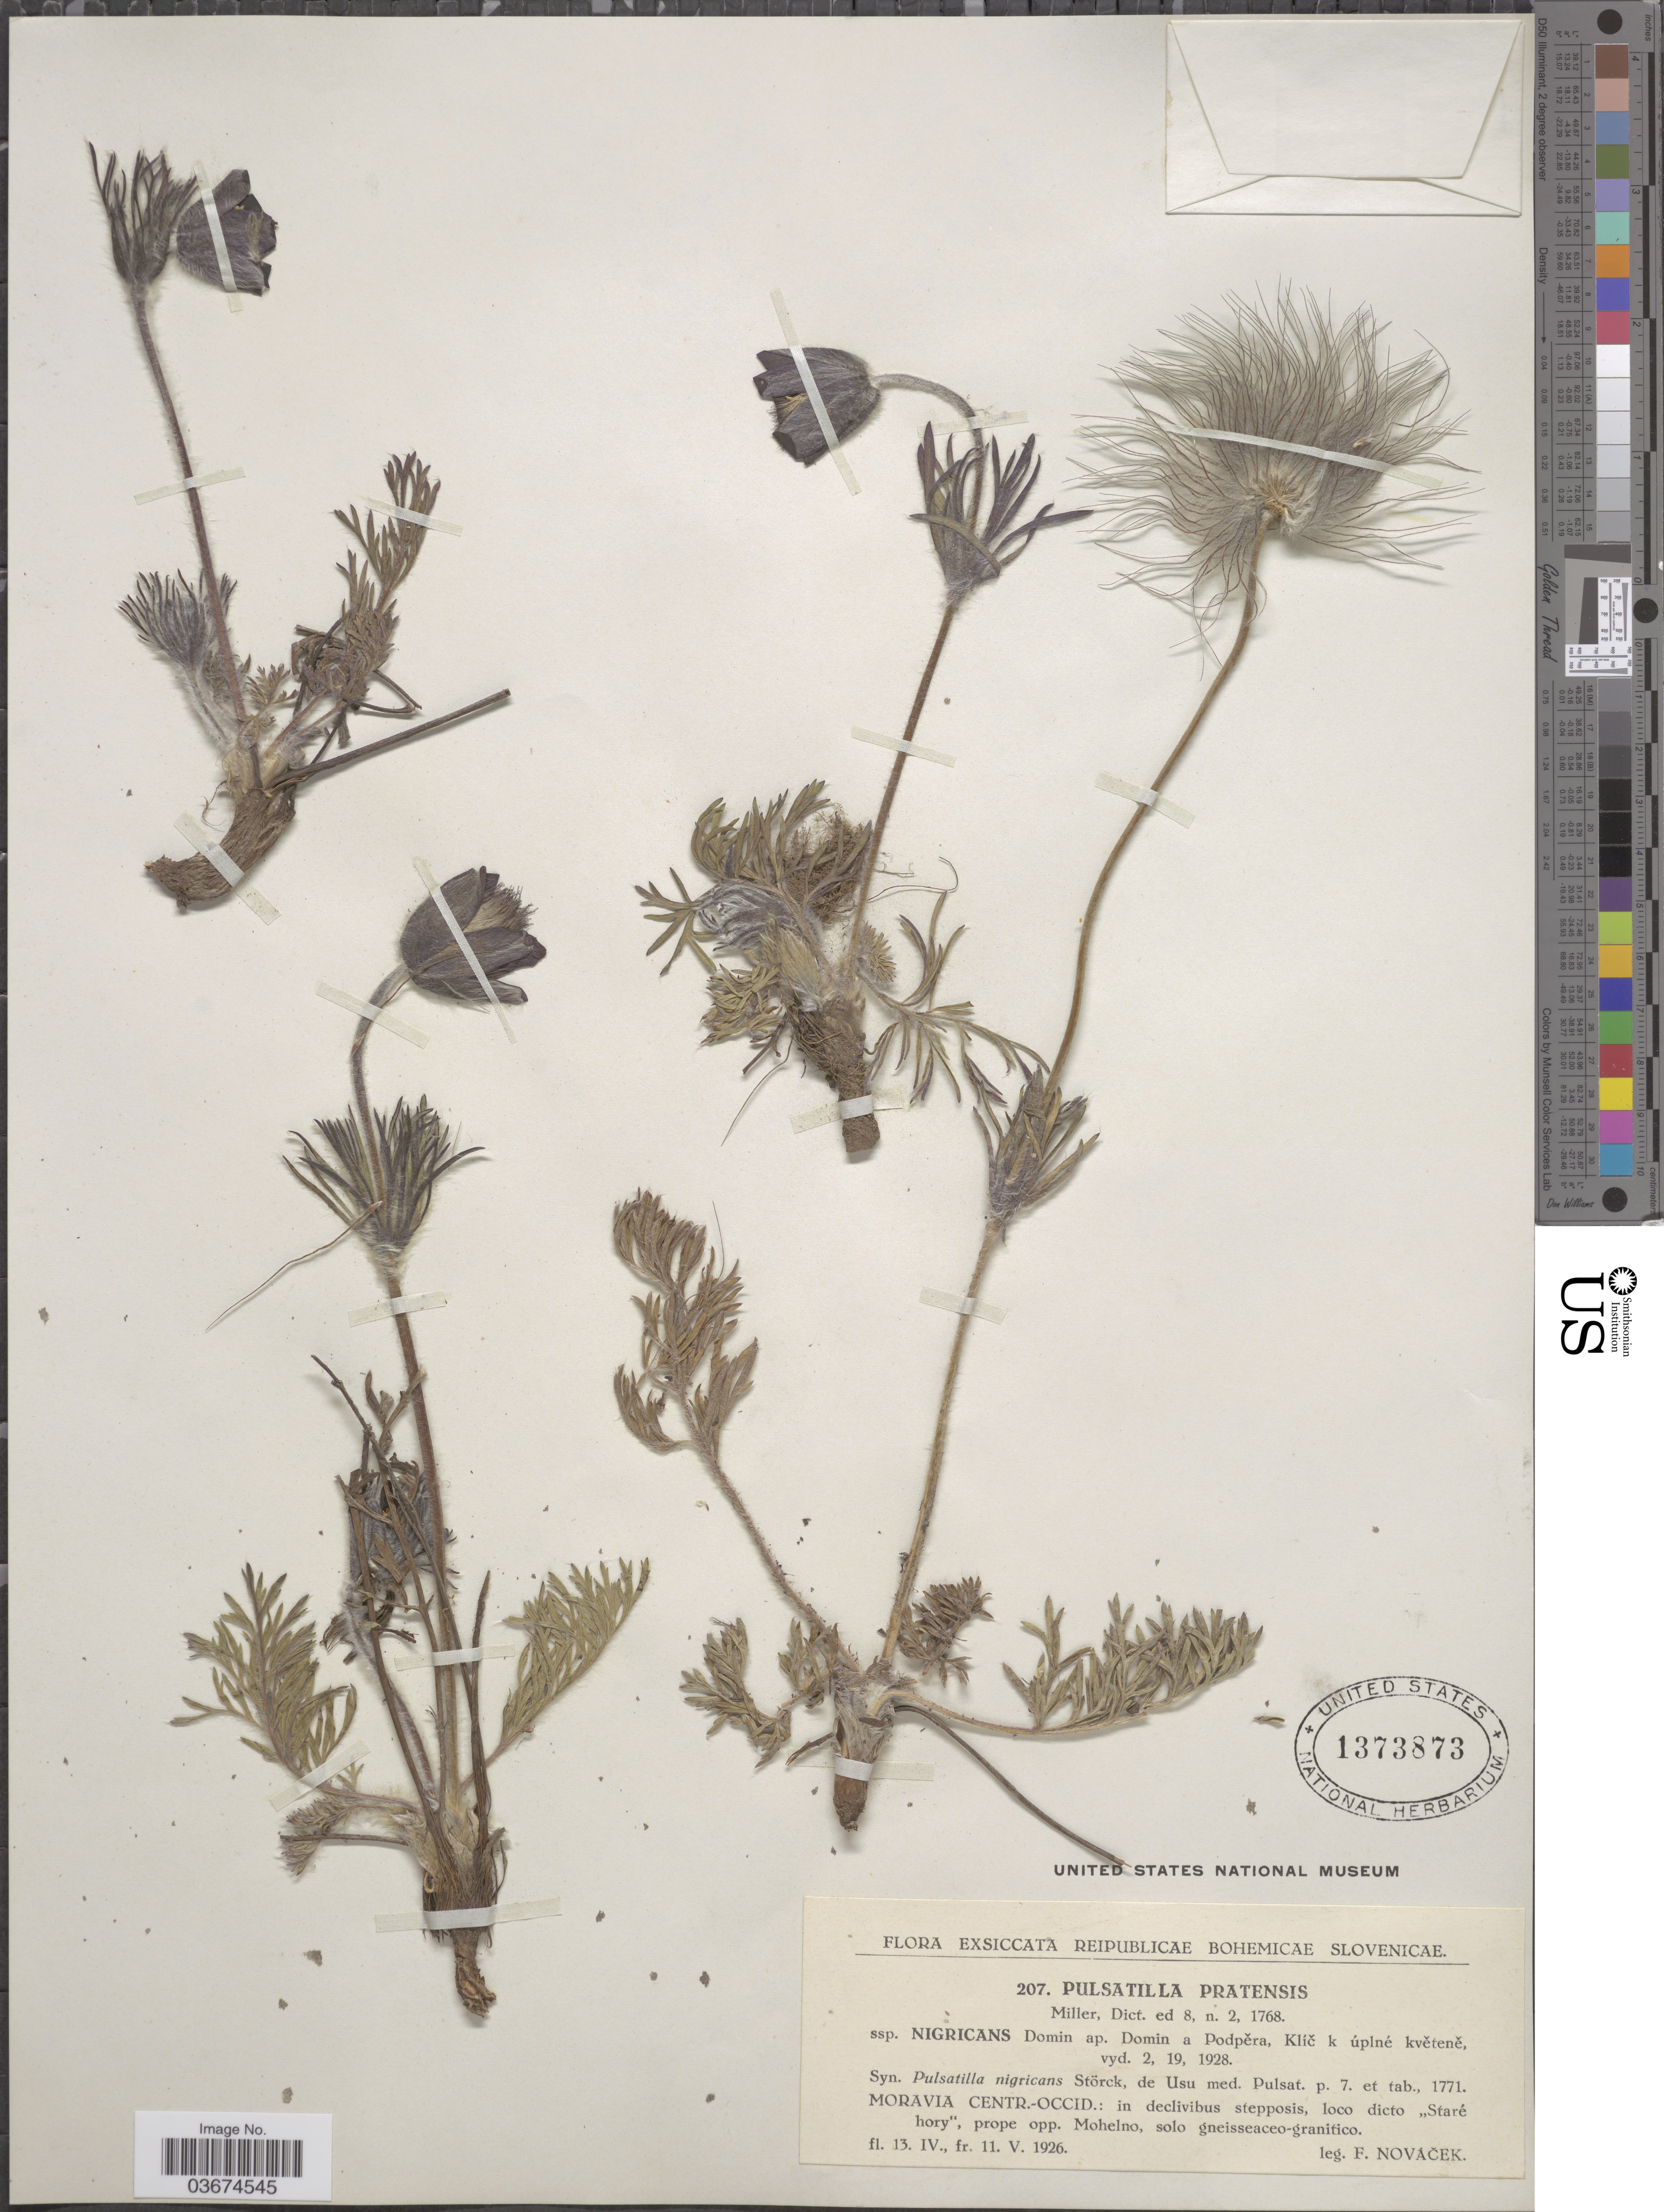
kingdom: Plantae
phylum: Tracheophyta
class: Magnoliopsida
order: Ranunculales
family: Ranunculaceae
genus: Pulsatilla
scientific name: Pulsatilla pratensis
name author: (L.) Mill.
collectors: F. Novacek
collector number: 207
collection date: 1926-04-13/1926-05-11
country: Czechia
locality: Reipublicae Bohemicae Slovenicae. Moravia Centr.-Occid.: In declivibus stepposis, loco dicto "Staré hory", prope opp. Mohelno.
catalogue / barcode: US 1373873